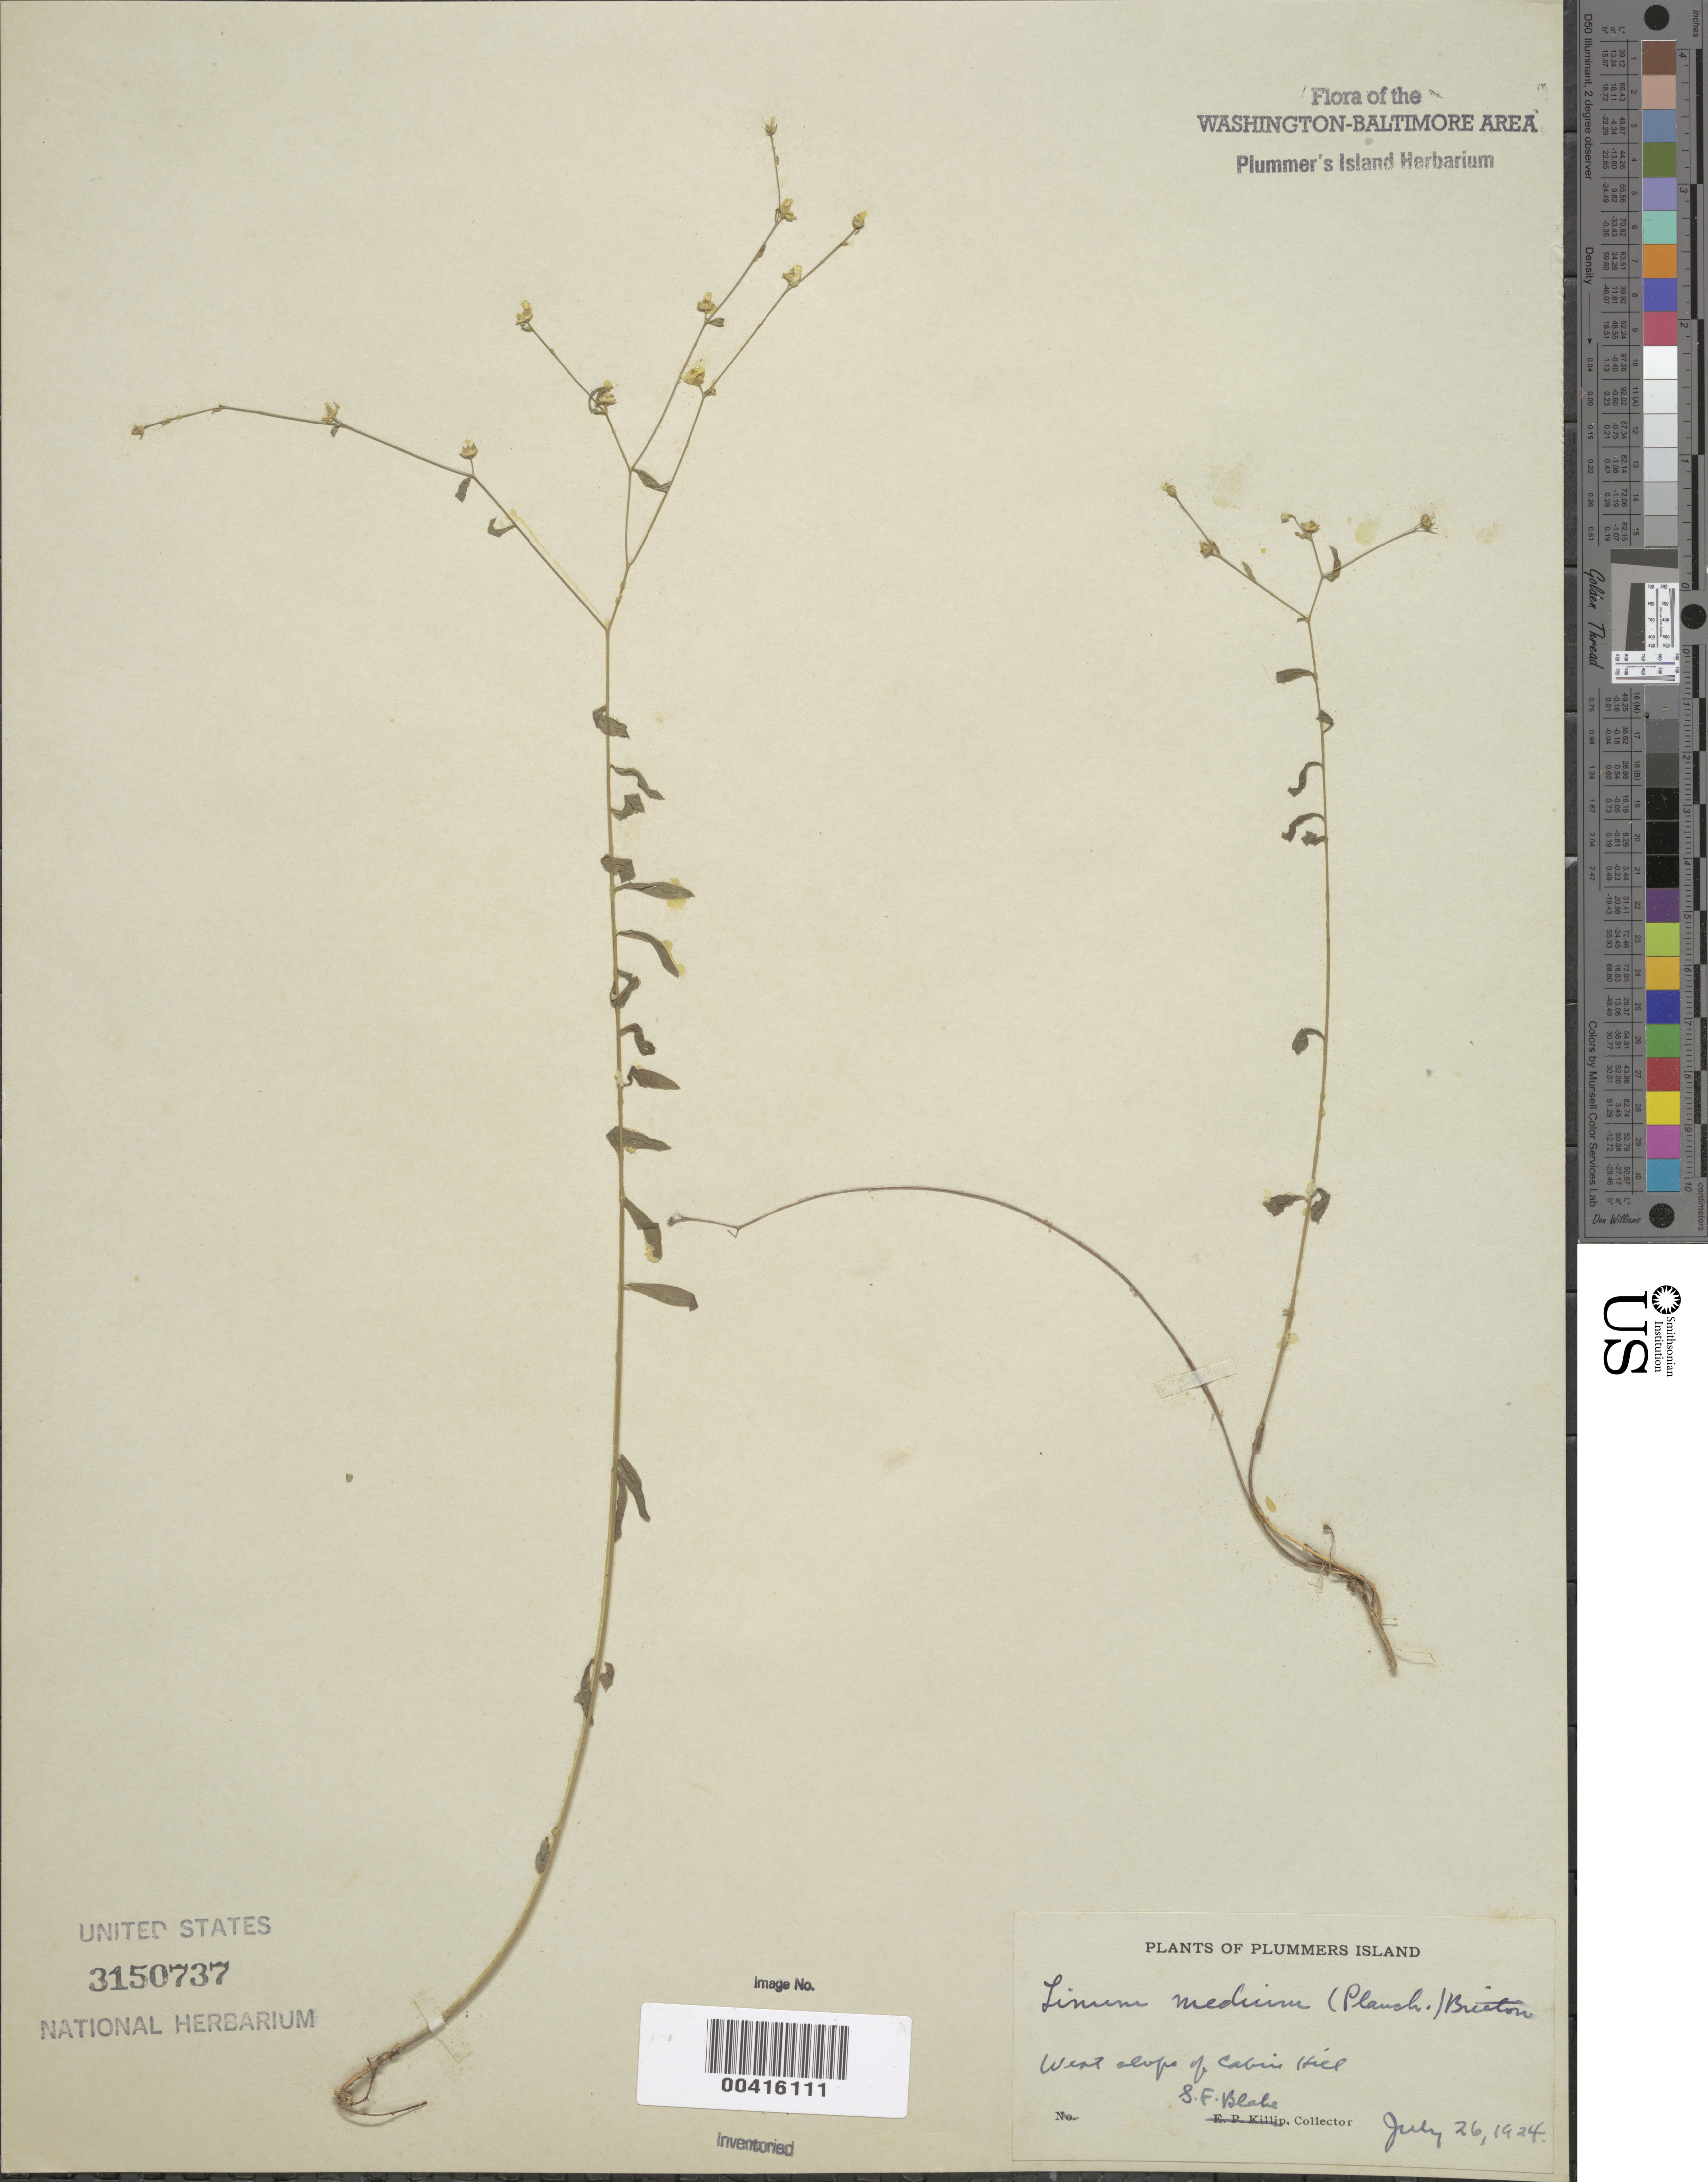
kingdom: Plantae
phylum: Tracheophyta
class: Magnoliopsida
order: Malpighiales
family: Linaceae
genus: Linum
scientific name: Linum medium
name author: (Planch.) Britton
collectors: S. Blake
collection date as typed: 26 Jul 1924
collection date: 1924-07-26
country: United States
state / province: Maryland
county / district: Montgomery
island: Plummers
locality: Plummer's Island; west slope of Cabin Hill C. & O. Canal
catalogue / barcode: US 3150737